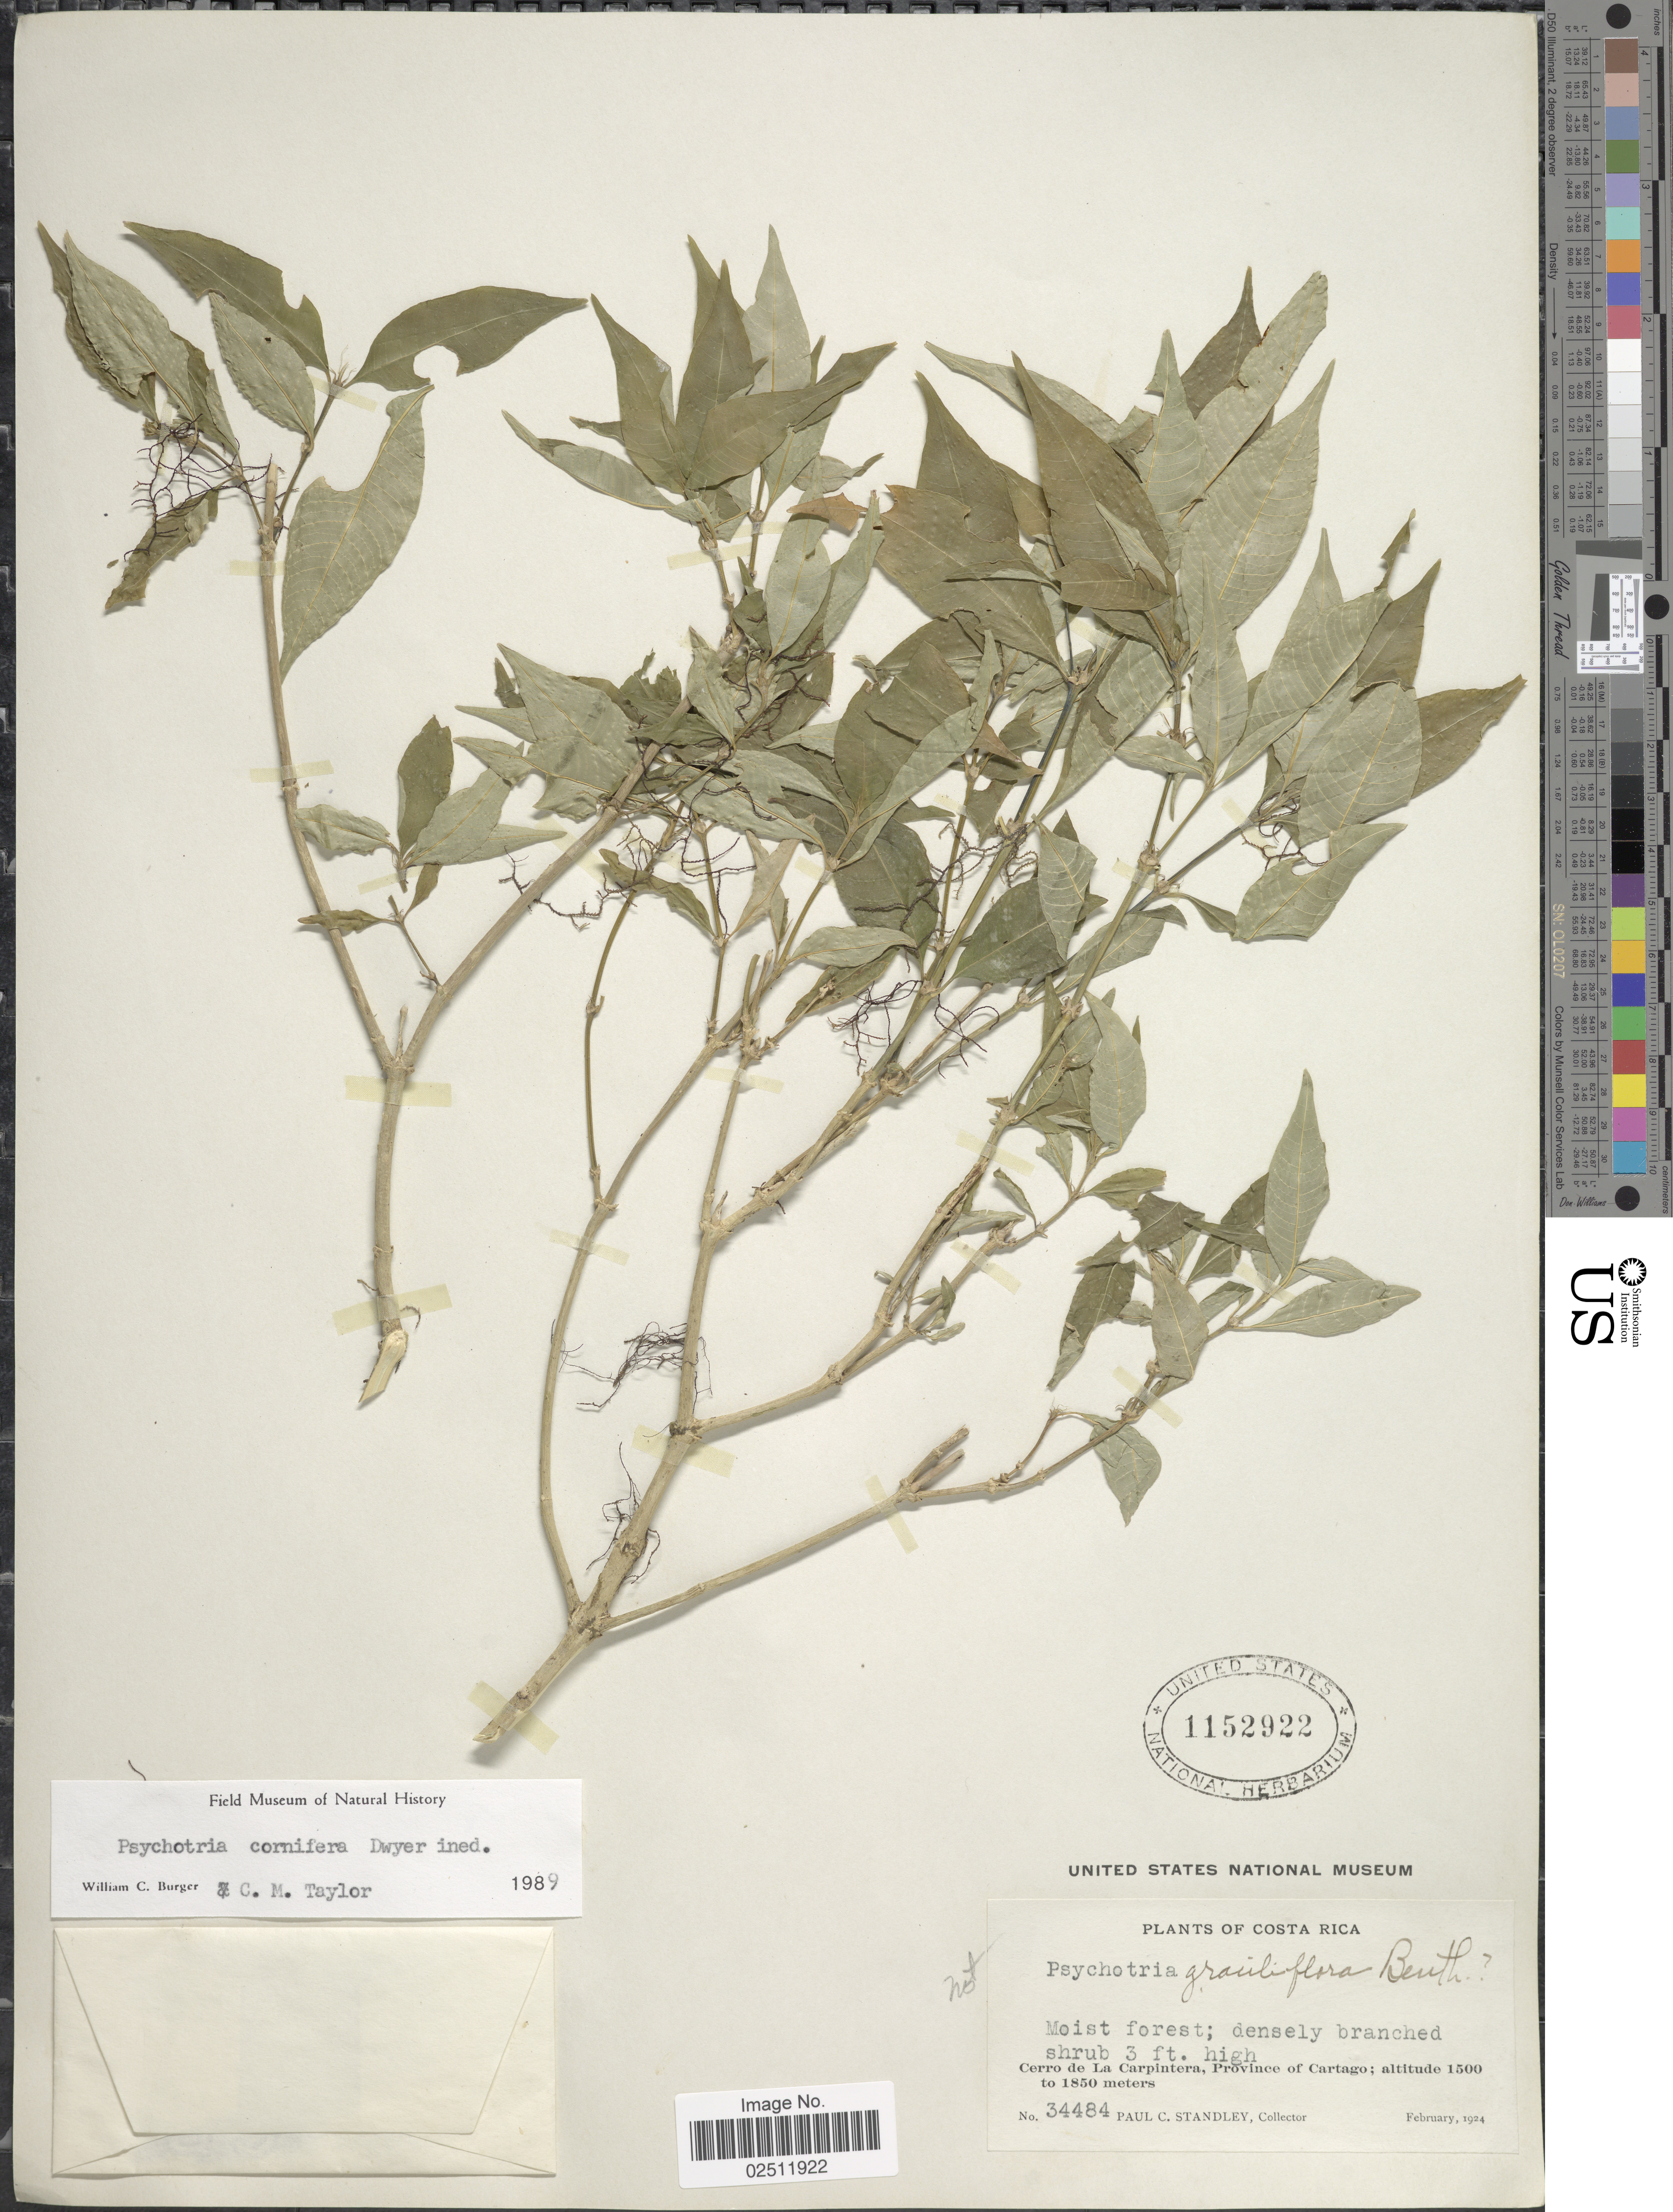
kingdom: Plantae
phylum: Tracheophyta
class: Magnoliopsida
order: Gentianales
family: Rubiaceae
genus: Psychotria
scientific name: Psychotria cornifera Dwyer sp. nov. ined.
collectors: P. C. Standley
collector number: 34484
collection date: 1924-02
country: Costa Rica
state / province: Cartago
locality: Cerro de La Carpintera.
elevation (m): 1500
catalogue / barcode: US 1152922